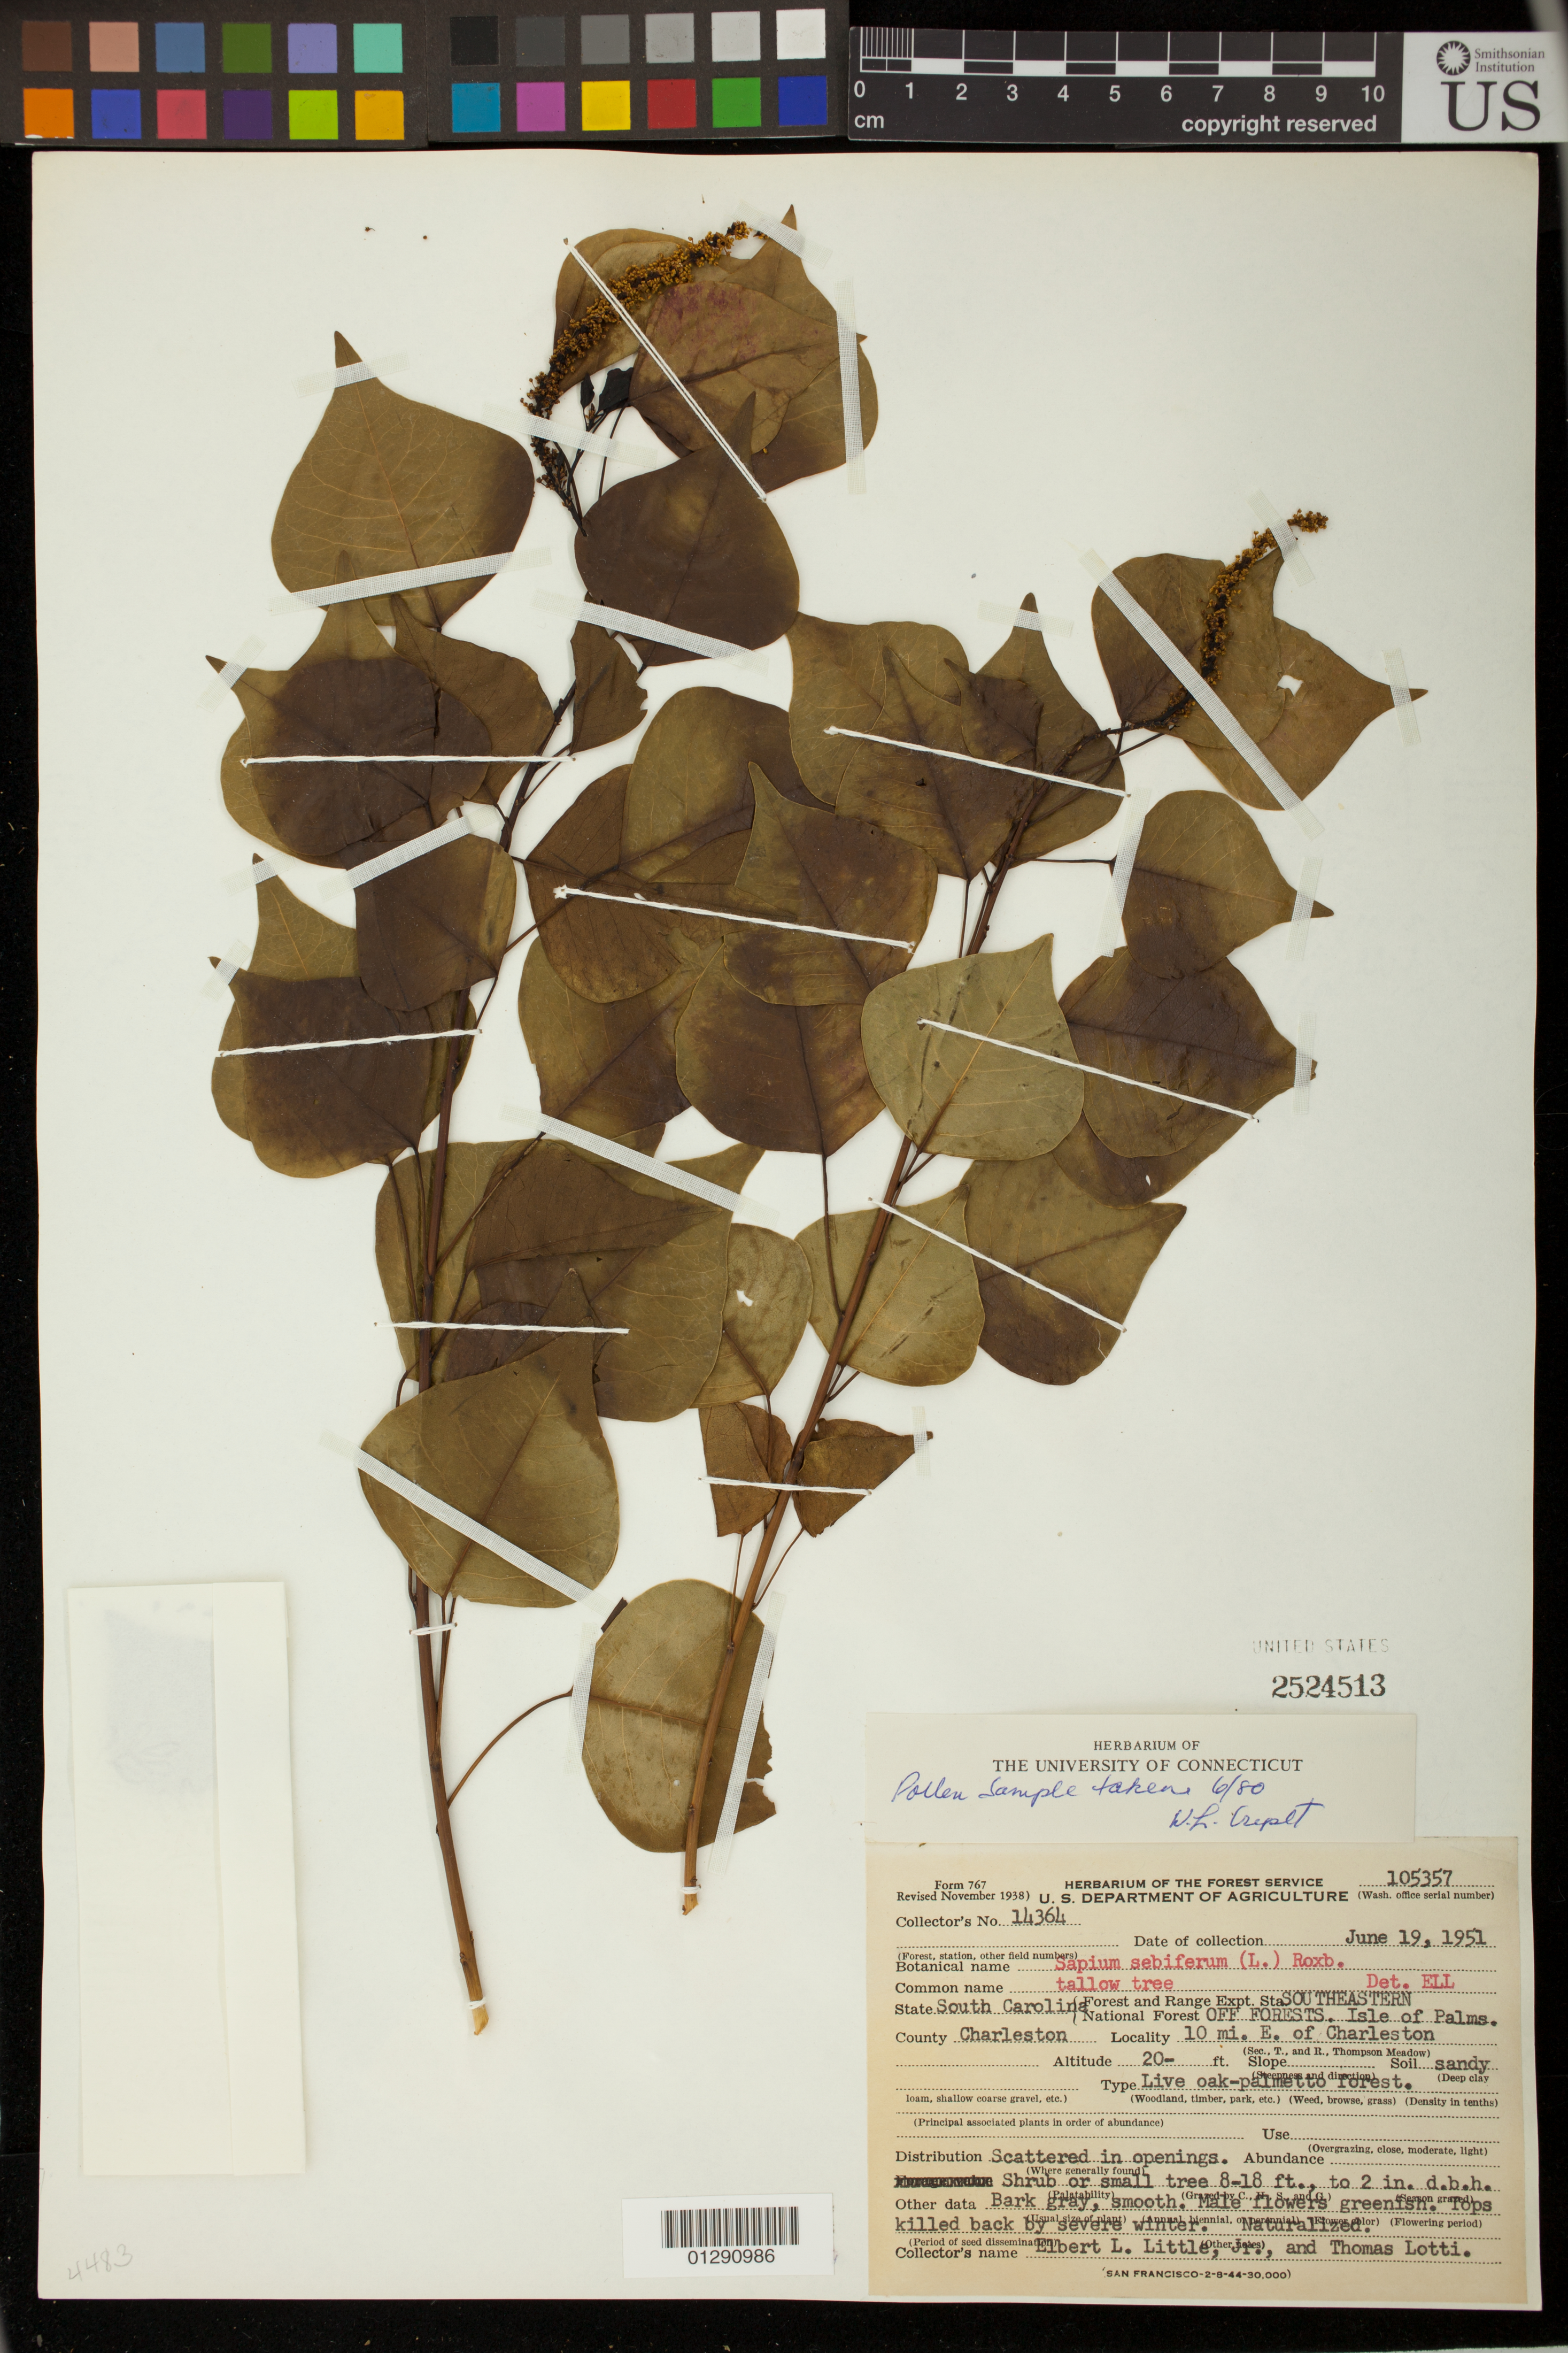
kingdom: Plantae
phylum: Tracheophyta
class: Magnoliopsida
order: Malpighiales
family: Euphorbiaceae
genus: Sapium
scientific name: Sapium sebiferum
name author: (L.) Roxb.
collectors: E. L. Little & T. Lotti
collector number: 14364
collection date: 1951-06-19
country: United States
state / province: South Carolina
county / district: Charleston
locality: Isle of Palms. 10 mi. E. of Charleston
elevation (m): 6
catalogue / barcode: US 2524513